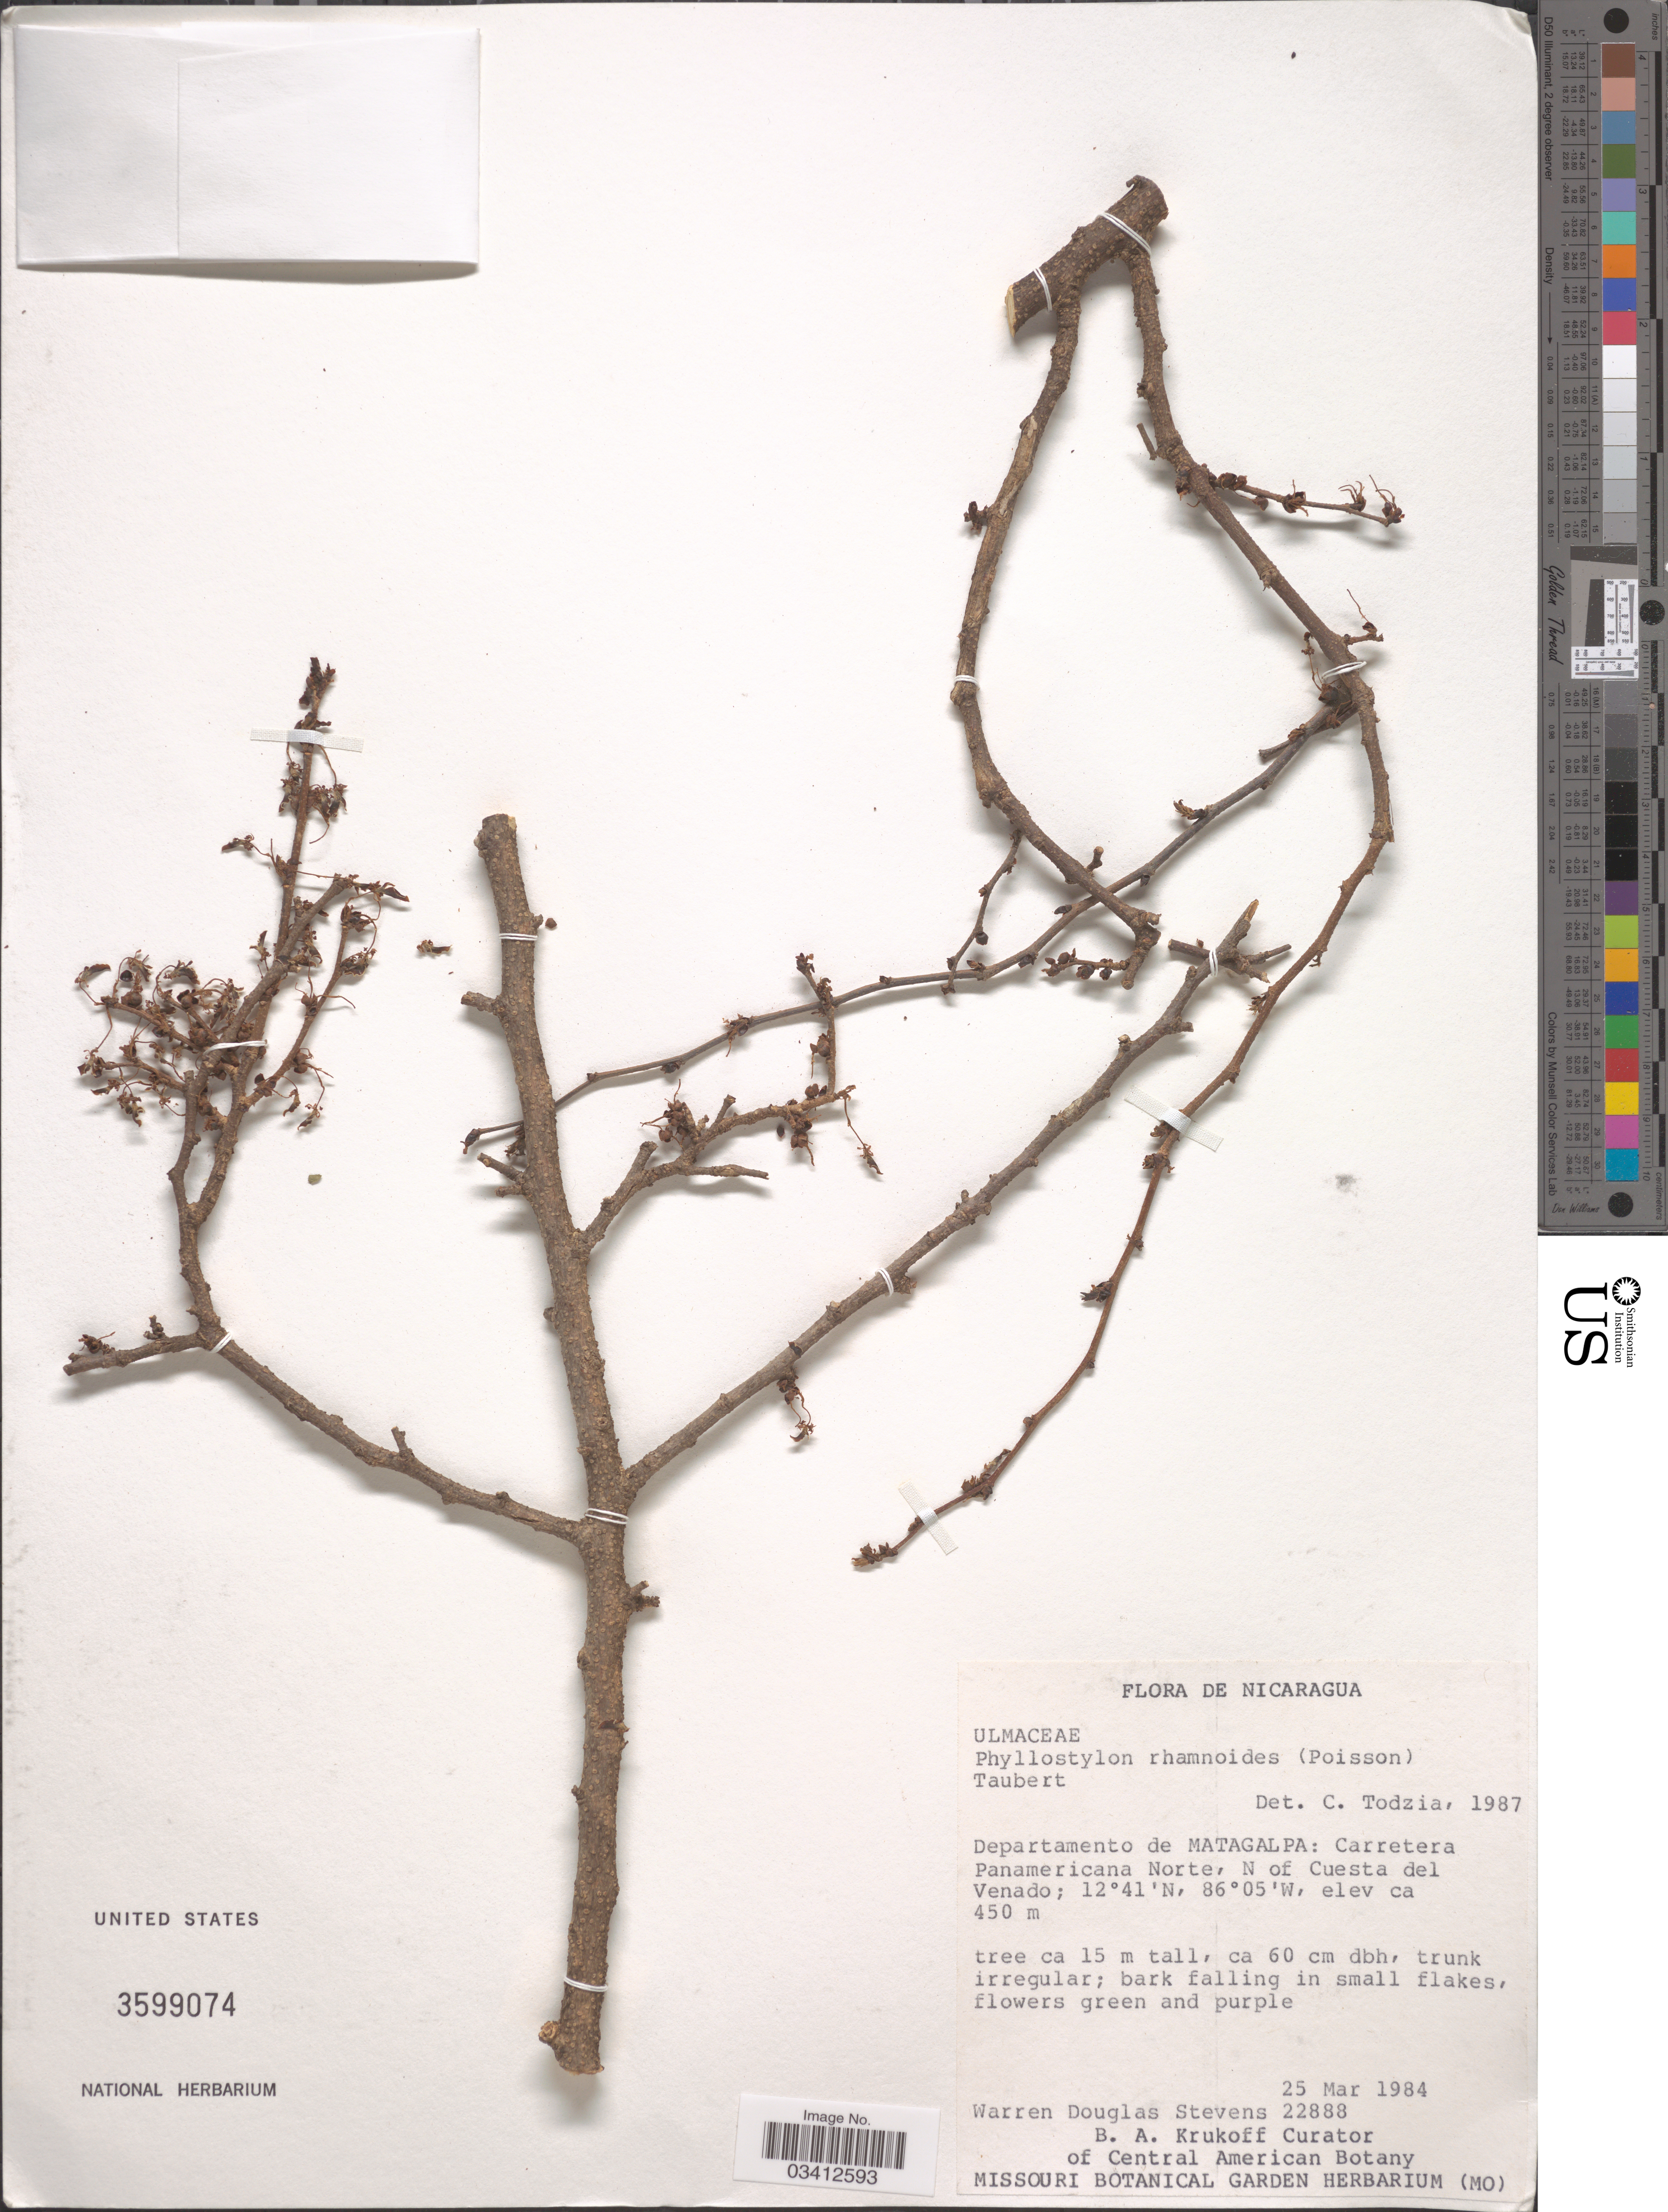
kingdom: Plantae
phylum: Tracheophyta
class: Magnoliopsida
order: Rosales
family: Ulmaceae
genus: Phyllostylon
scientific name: Phyllostylon rhamnoides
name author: (J. Poiss.) Taub.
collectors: W. D. Stevens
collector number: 22888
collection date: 1984-03-25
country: Nicaragua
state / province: Matagalpa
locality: Departamento de Matagalpa: Carretera Panamericana Norte, N of Cuesta del Venado.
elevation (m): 450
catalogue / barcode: US 3599074